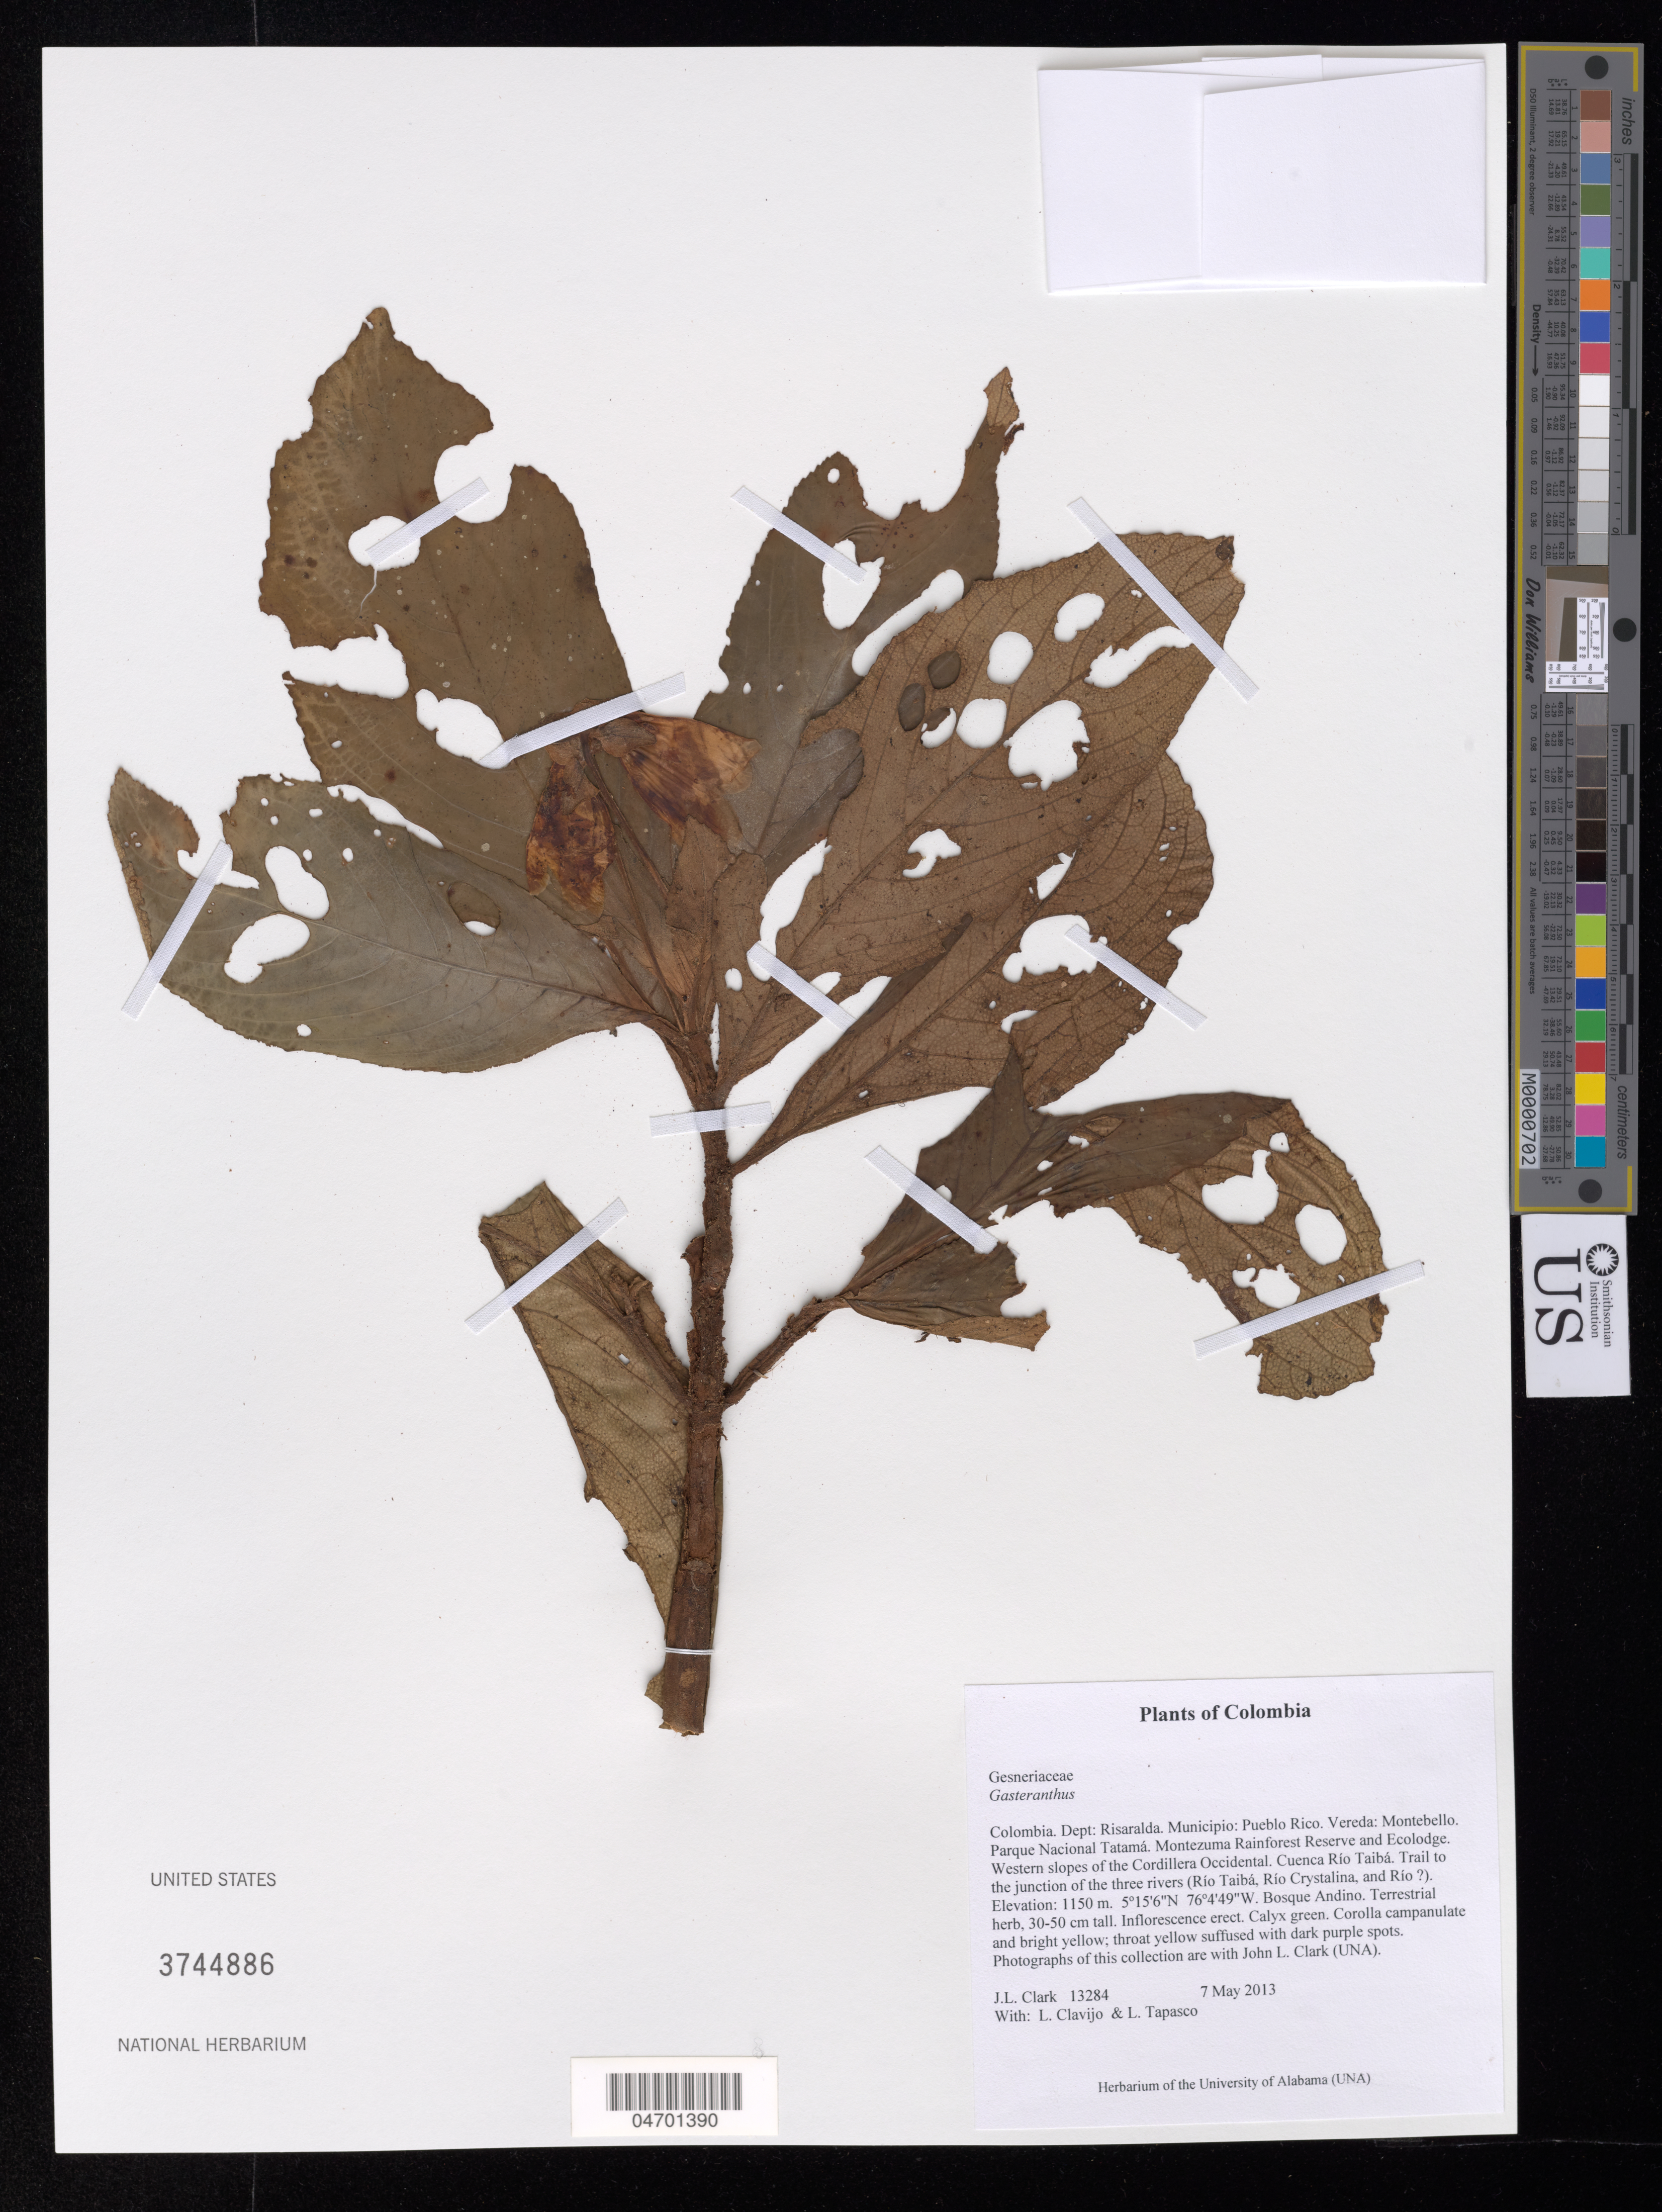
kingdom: Plantae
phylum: Tracheophyta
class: Magnoliopsida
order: Lamiales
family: Gesneriaceae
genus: Gasteranthus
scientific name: Gasteranthus sp.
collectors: J. L. Clark, L. Clavijo & D. Olstein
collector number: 13284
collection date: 2013-05-07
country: Colombia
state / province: Risaralda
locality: Dept: Risaralda. Municipio: Pueblo Rico. Vereda: Montebello. Parque Nacional Tatamá. Montezuma Rainforest Reserve and Ecolodge. Western slopes of the Cordillera Occidental. Cuenca Río Taiba. Trail to the junction of the three rivers (Río Taibá, Río Crystalina, and Río ?).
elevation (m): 1150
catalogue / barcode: US 3744886